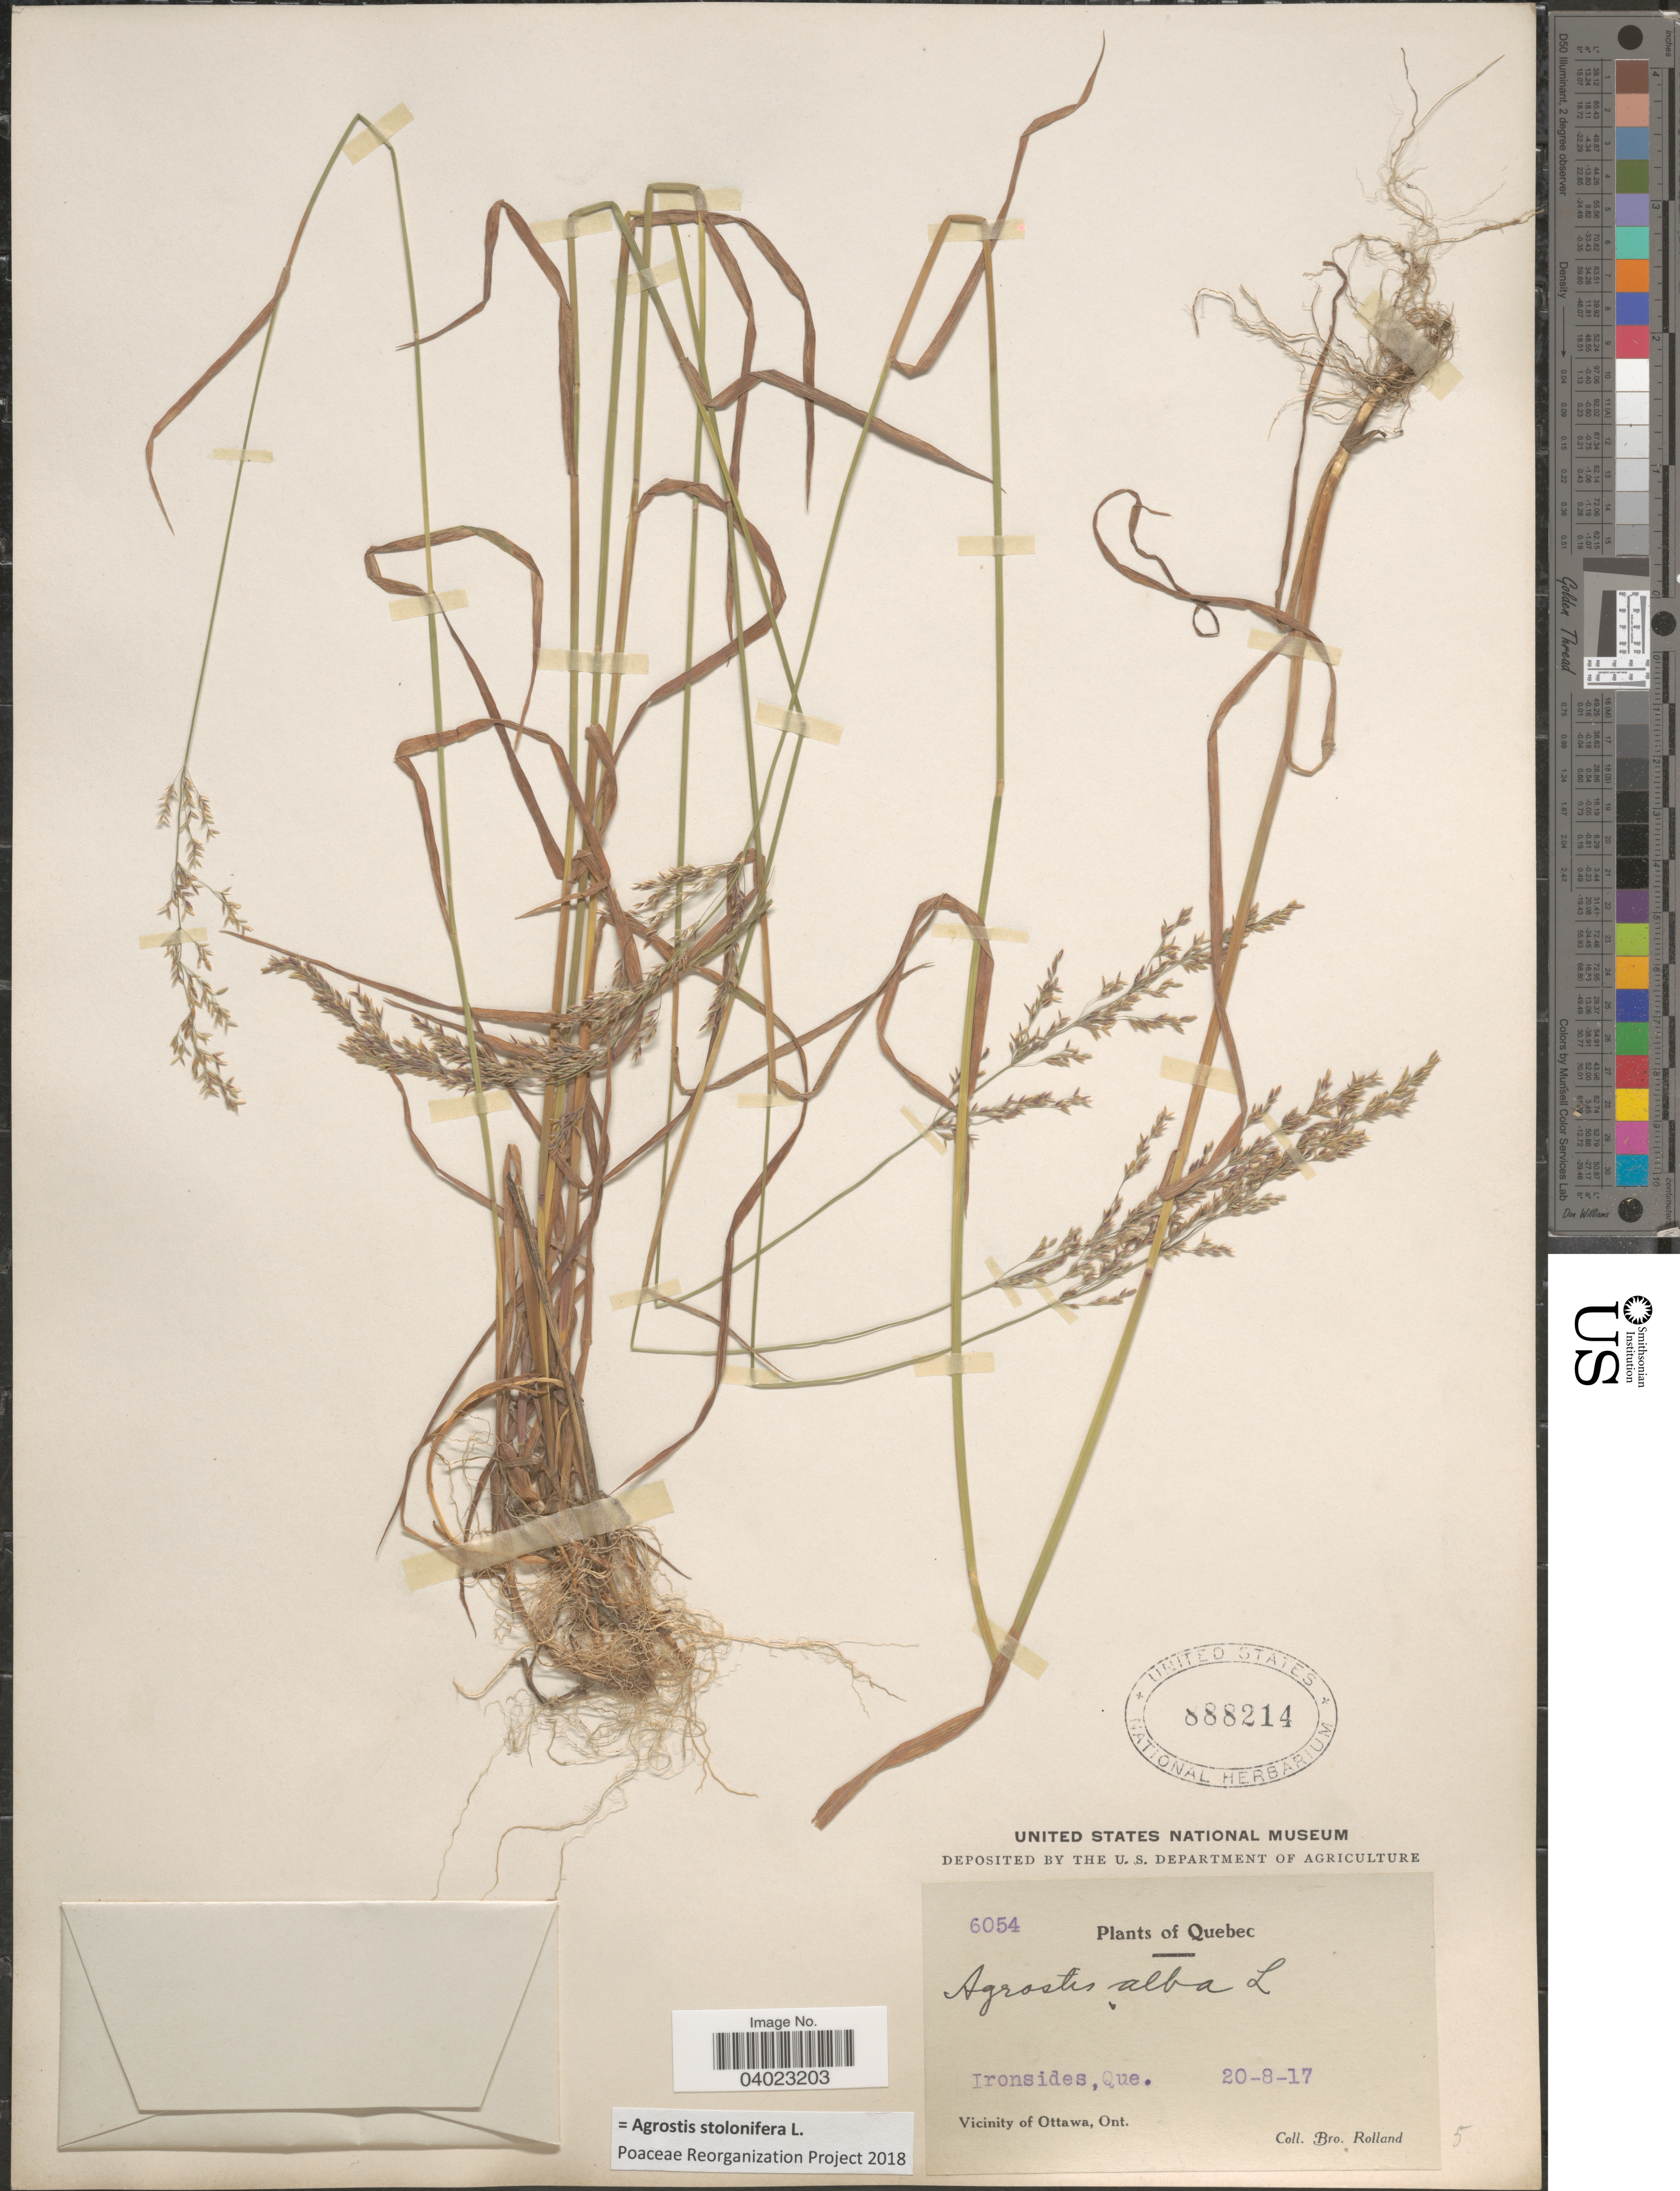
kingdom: Plantae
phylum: Tracheophyta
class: Liliopsida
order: Poales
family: Poaceae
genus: Agrostis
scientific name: Agrostis stolonifera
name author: L.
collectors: B. Rolland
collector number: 6054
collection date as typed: Transcribed d/m/y: 20/8/17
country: Canada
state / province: Quebec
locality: Ironsides. Vicinity of Ottawa. [unsure placement]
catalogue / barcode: US 888214